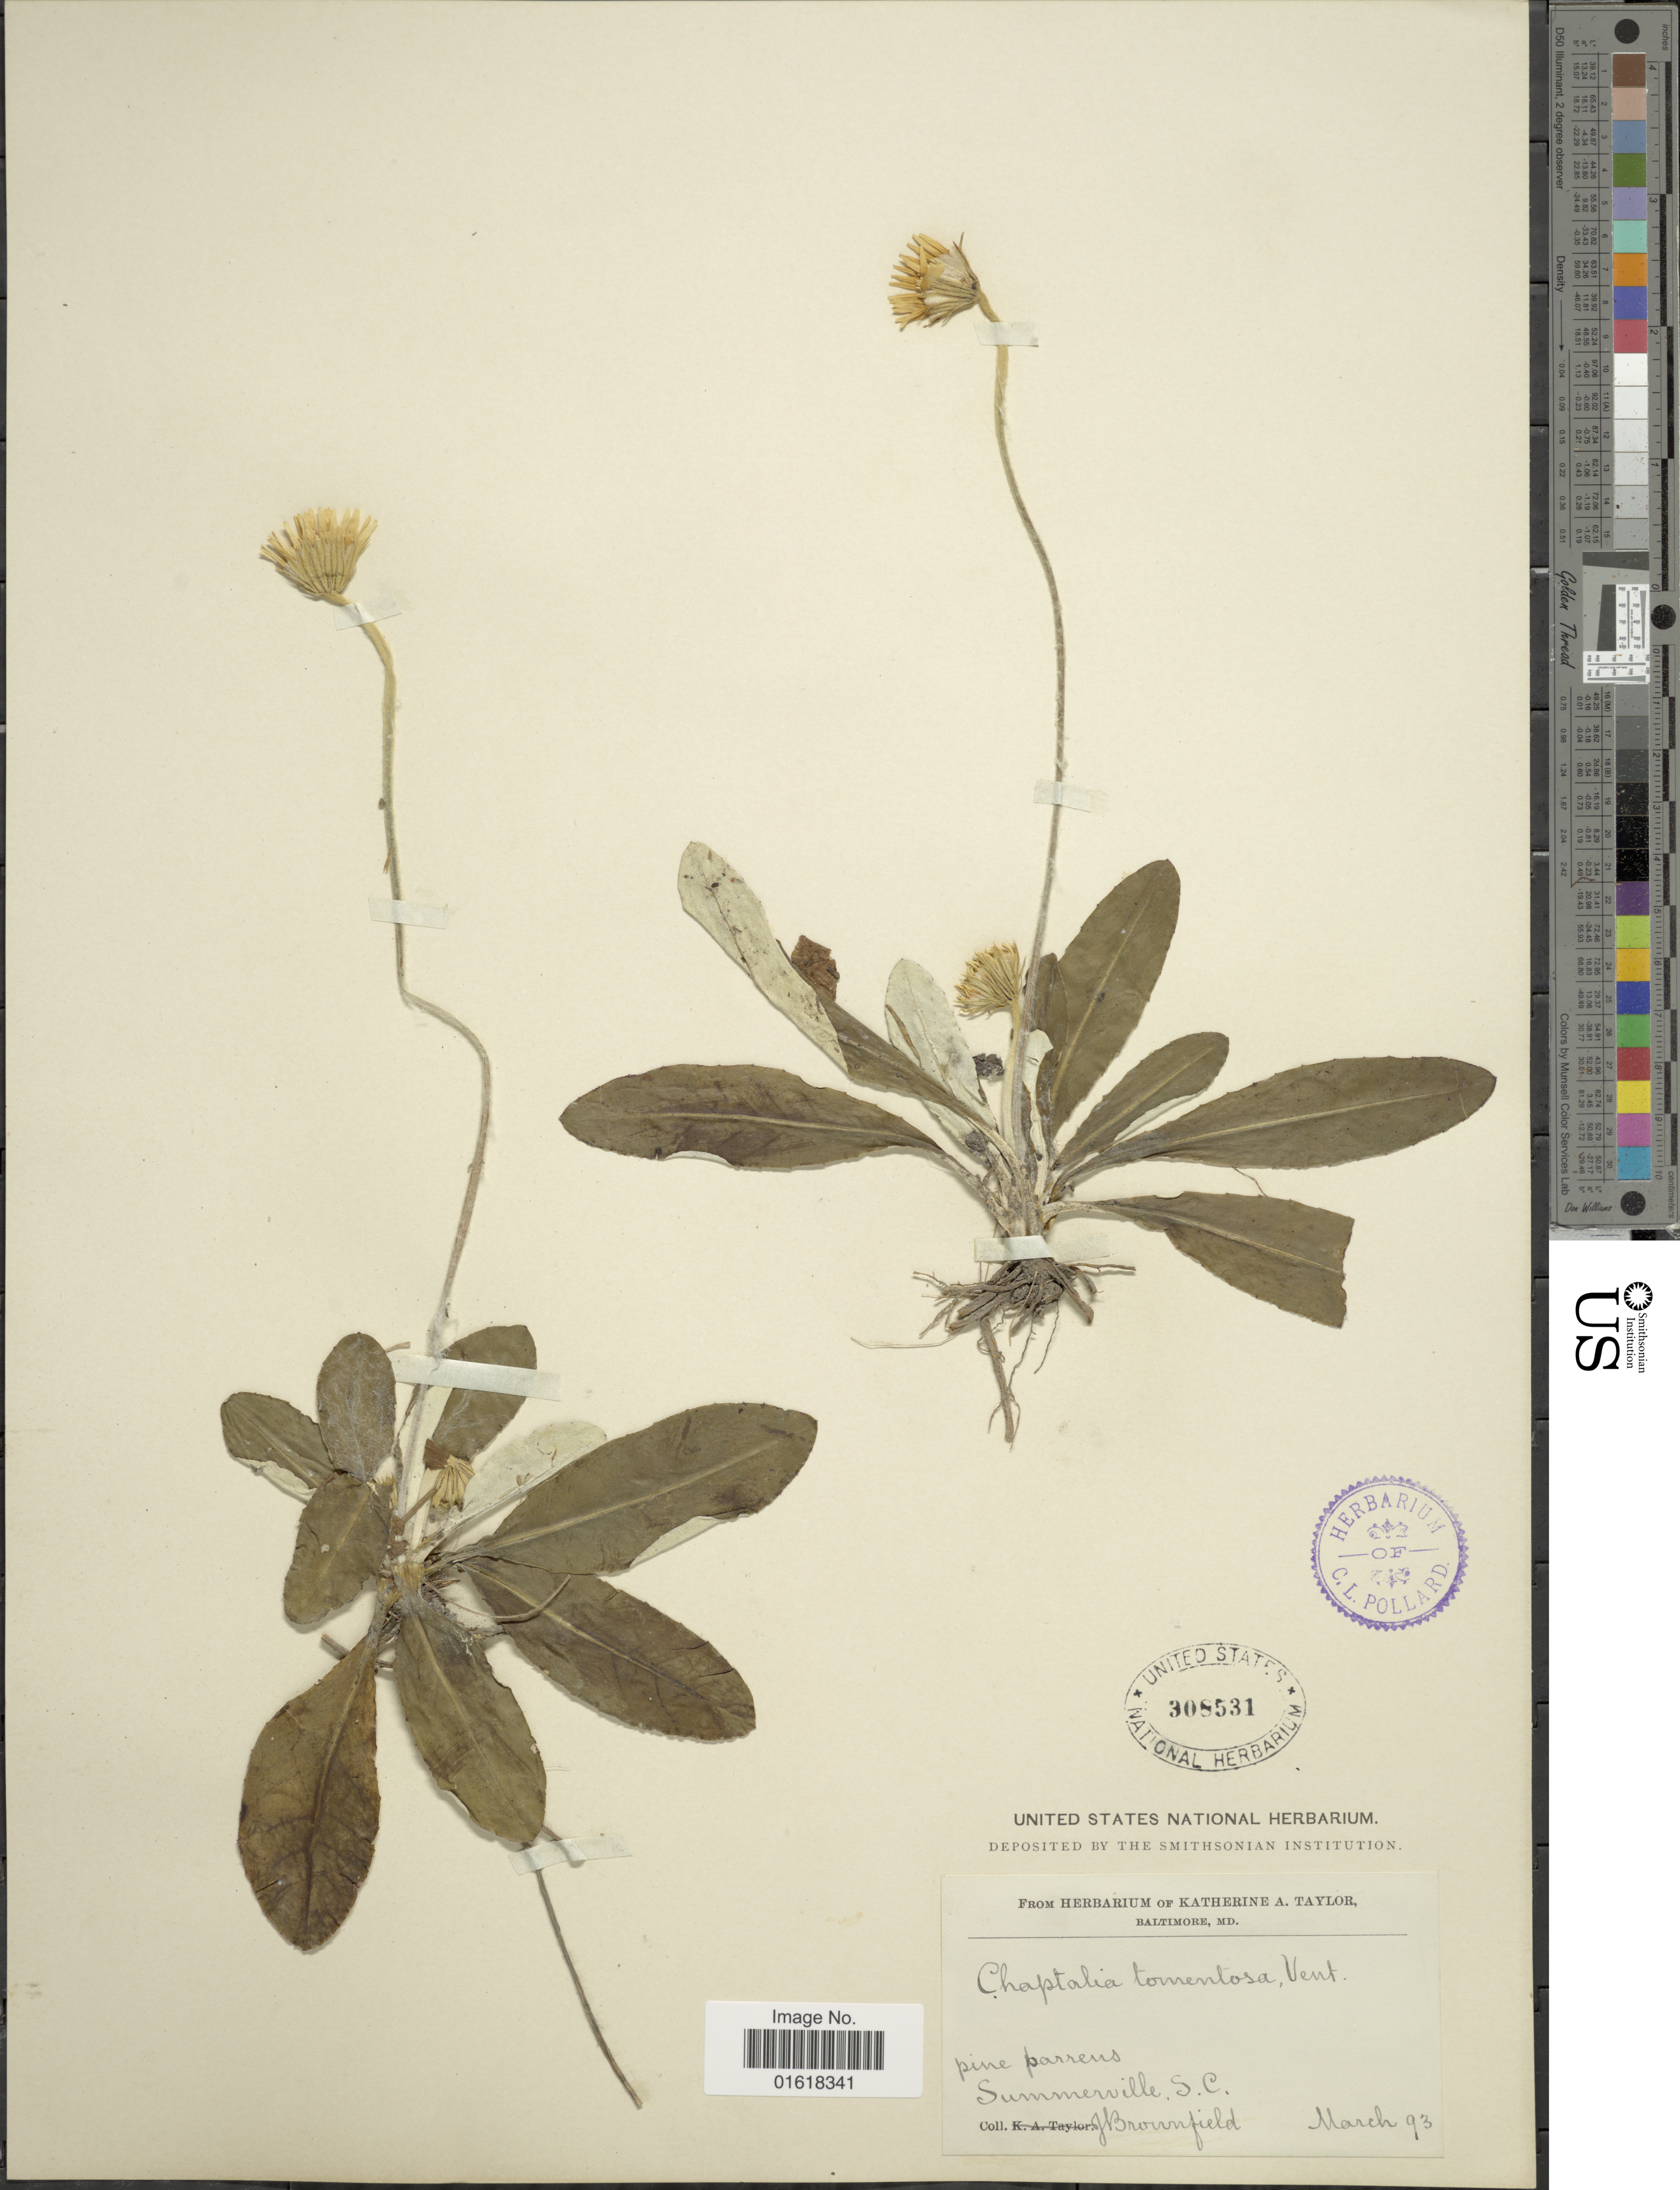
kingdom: Plantae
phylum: Tracheophyta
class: Magnoliopsida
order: Asterales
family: Asteraceae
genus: Chaptalia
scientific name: Chaptalia tomentosa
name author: Vent.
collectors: J. Brownfield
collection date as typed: Transcribed d/m/y: /3/93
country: United States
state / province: South Carolina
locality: Pine barrens, Summerville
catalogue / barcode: US 308531